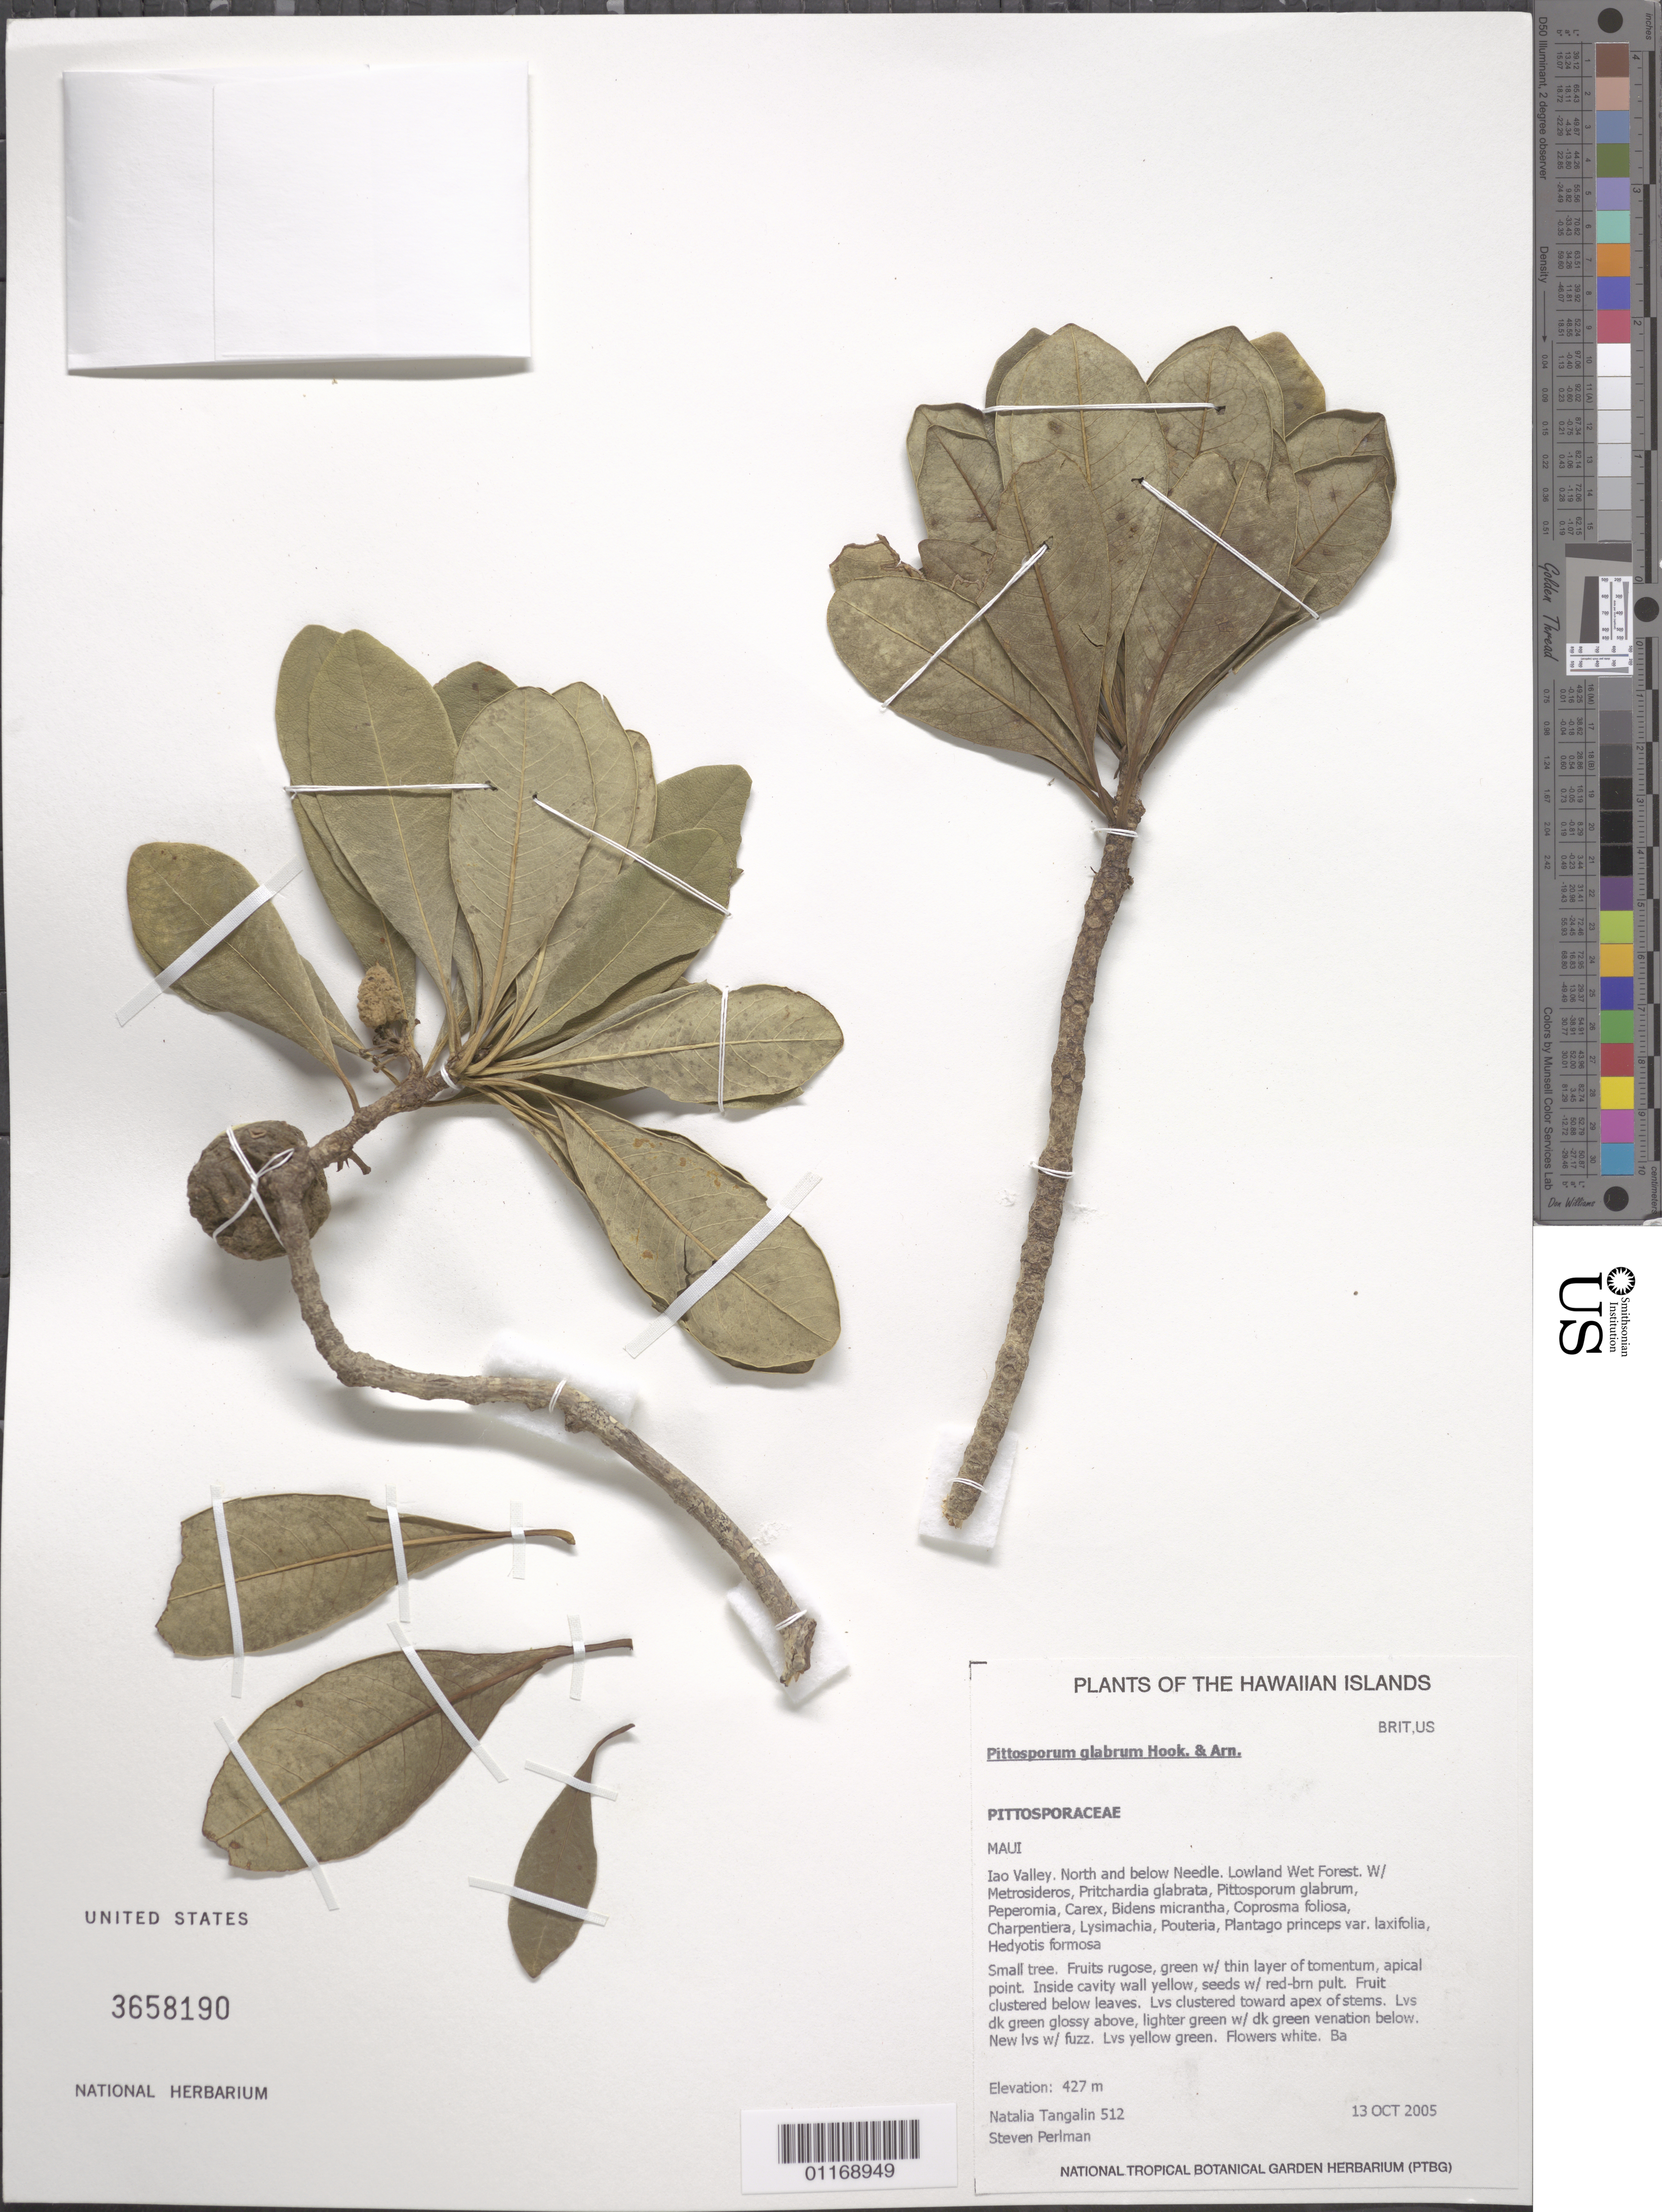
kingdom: Plantae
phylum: Tracheophyta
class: Magnoliopsida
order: Apiales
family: Pittosporaceae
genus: Pittosporum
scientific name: Pittosporum glabrum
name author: Hook. & Arn.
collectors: N. Tangalin & S. P. Perlman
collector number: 512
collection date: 2005-10-13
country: United States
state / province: Hawaii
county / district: Maui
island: Maui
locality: Iao Valley, North and below Needle.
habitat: Lowland wet forest.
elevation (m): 427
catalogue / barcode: US 3658190